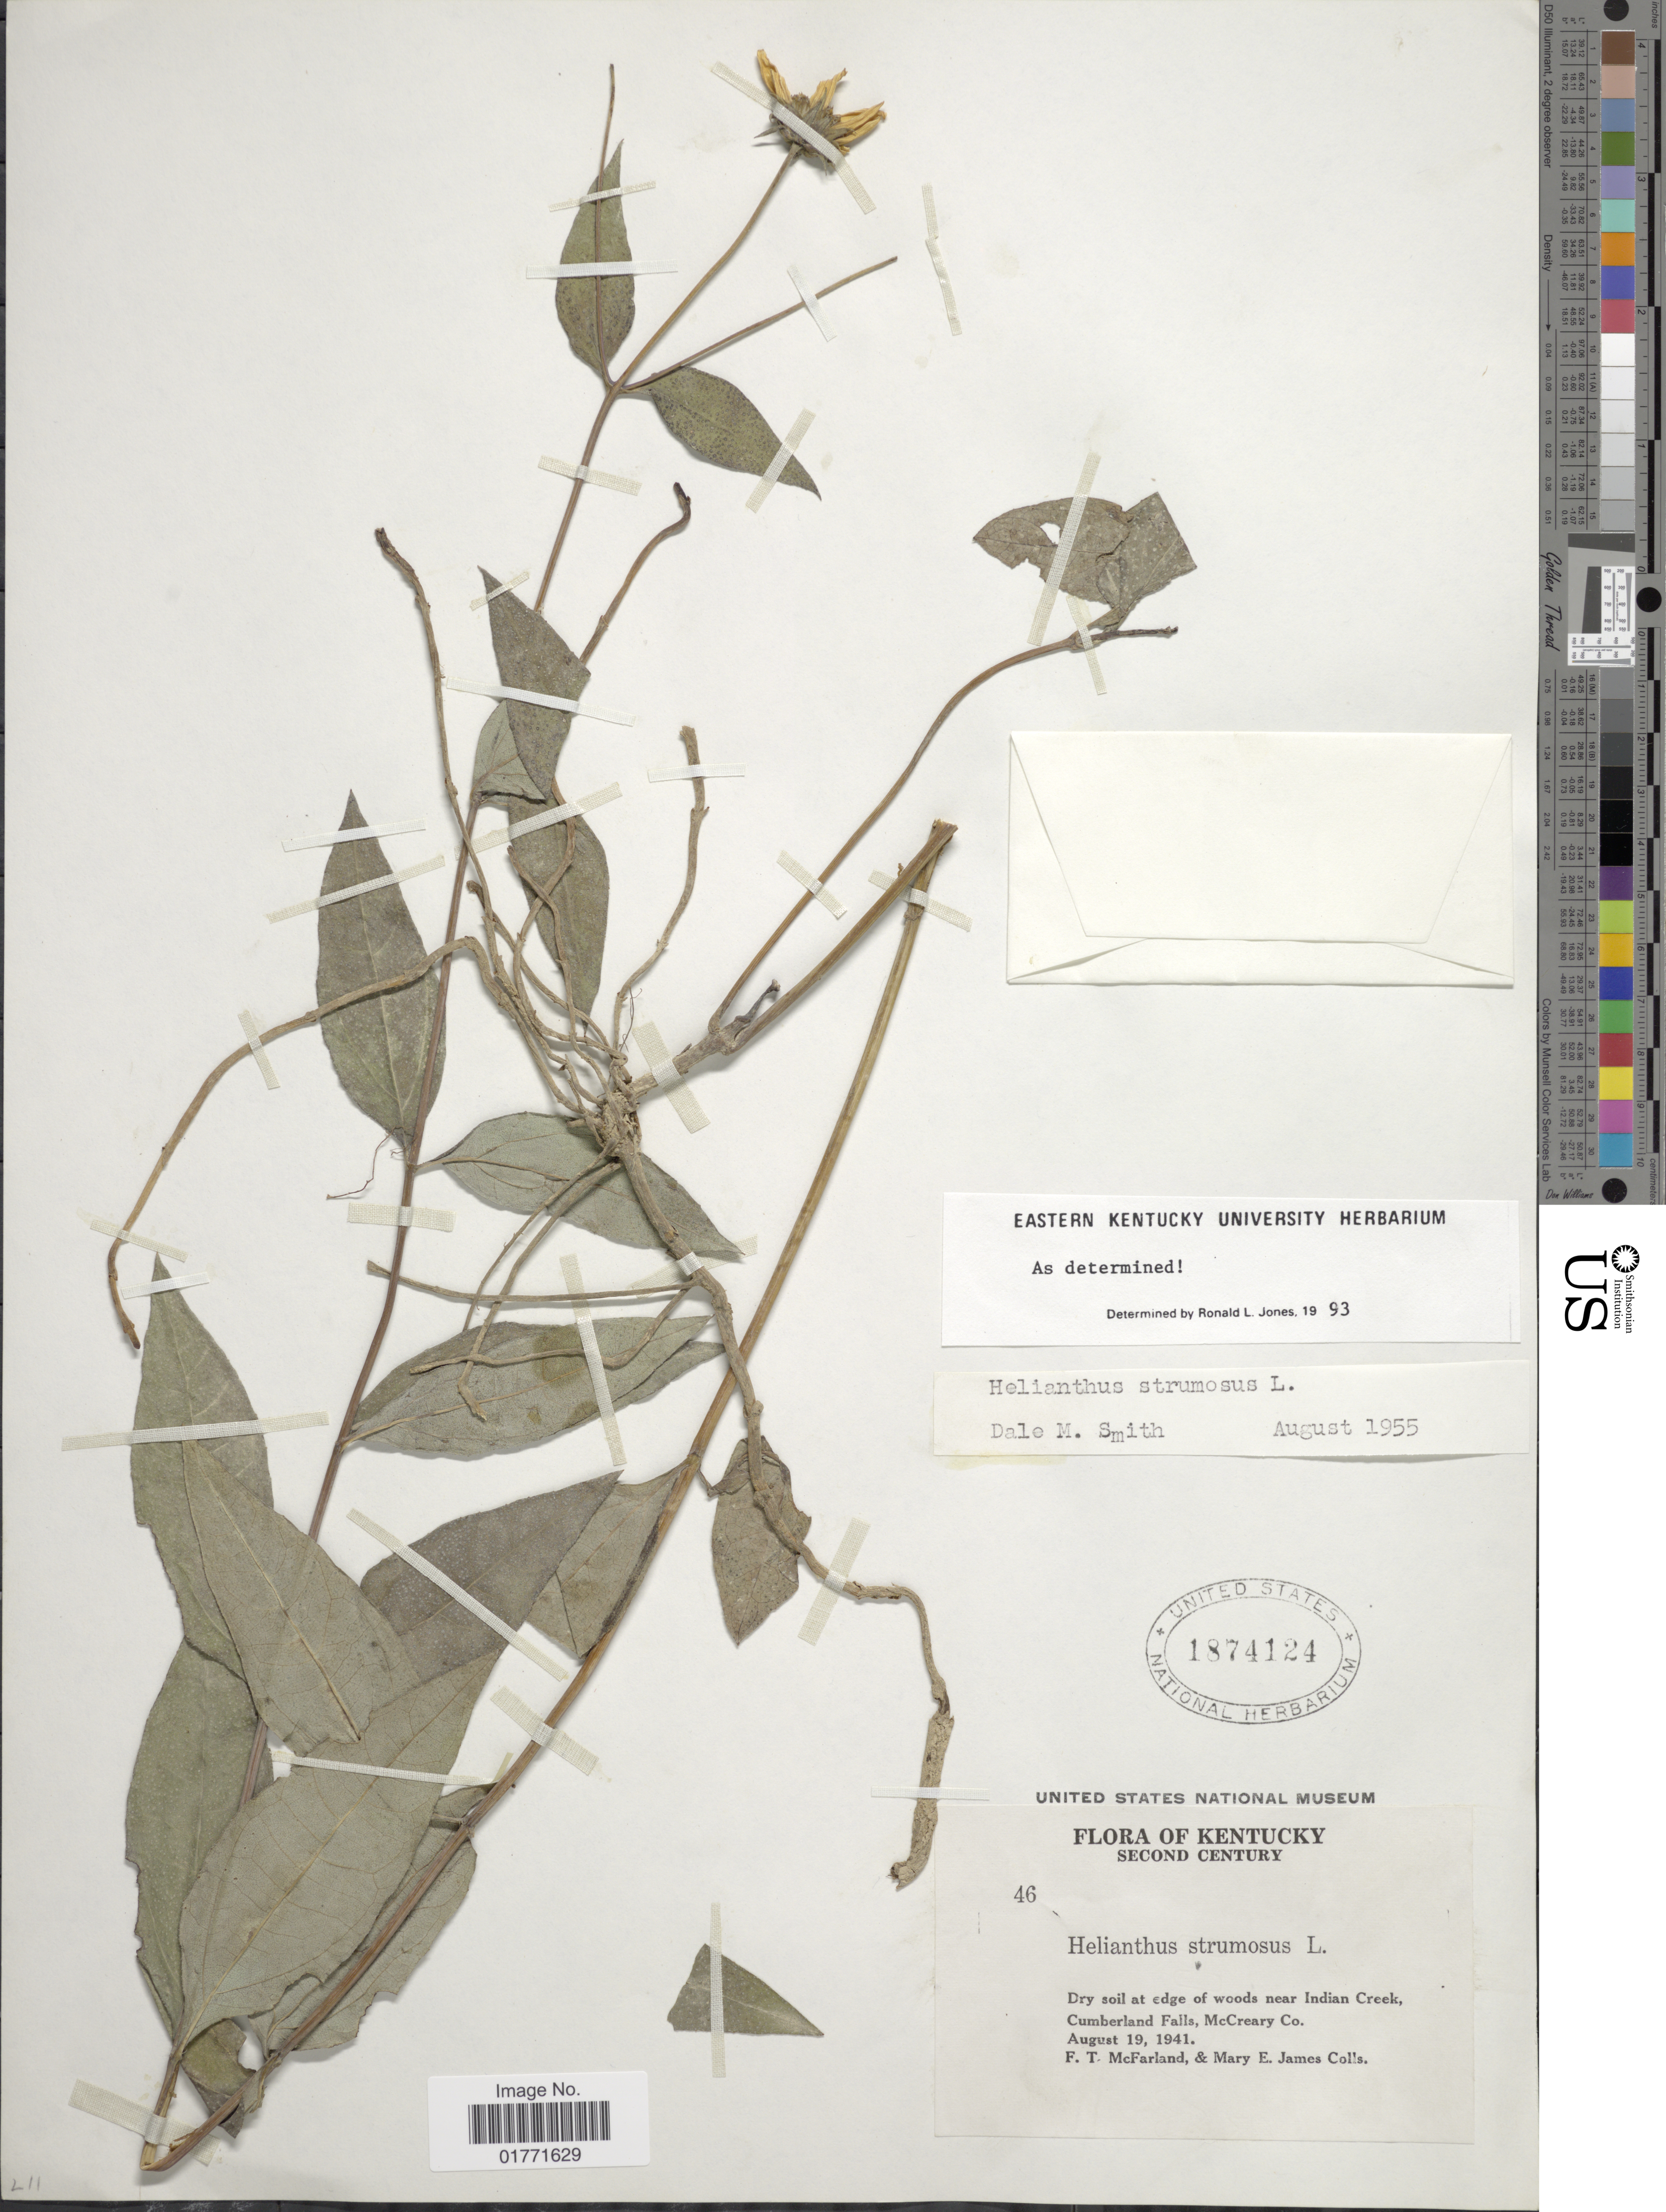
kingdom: Plantae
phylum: Tracheophyta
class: Magnoliopsida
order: Asterales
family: Asteraceae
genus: Helianthus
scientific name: Helianthus strumosus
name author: L.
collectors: F. McFarland & M. James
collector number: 46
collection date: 1941-08-19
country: United States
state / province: Kentucky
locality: Cumberland Falls, McCreary Co.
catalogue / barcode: US 1874124